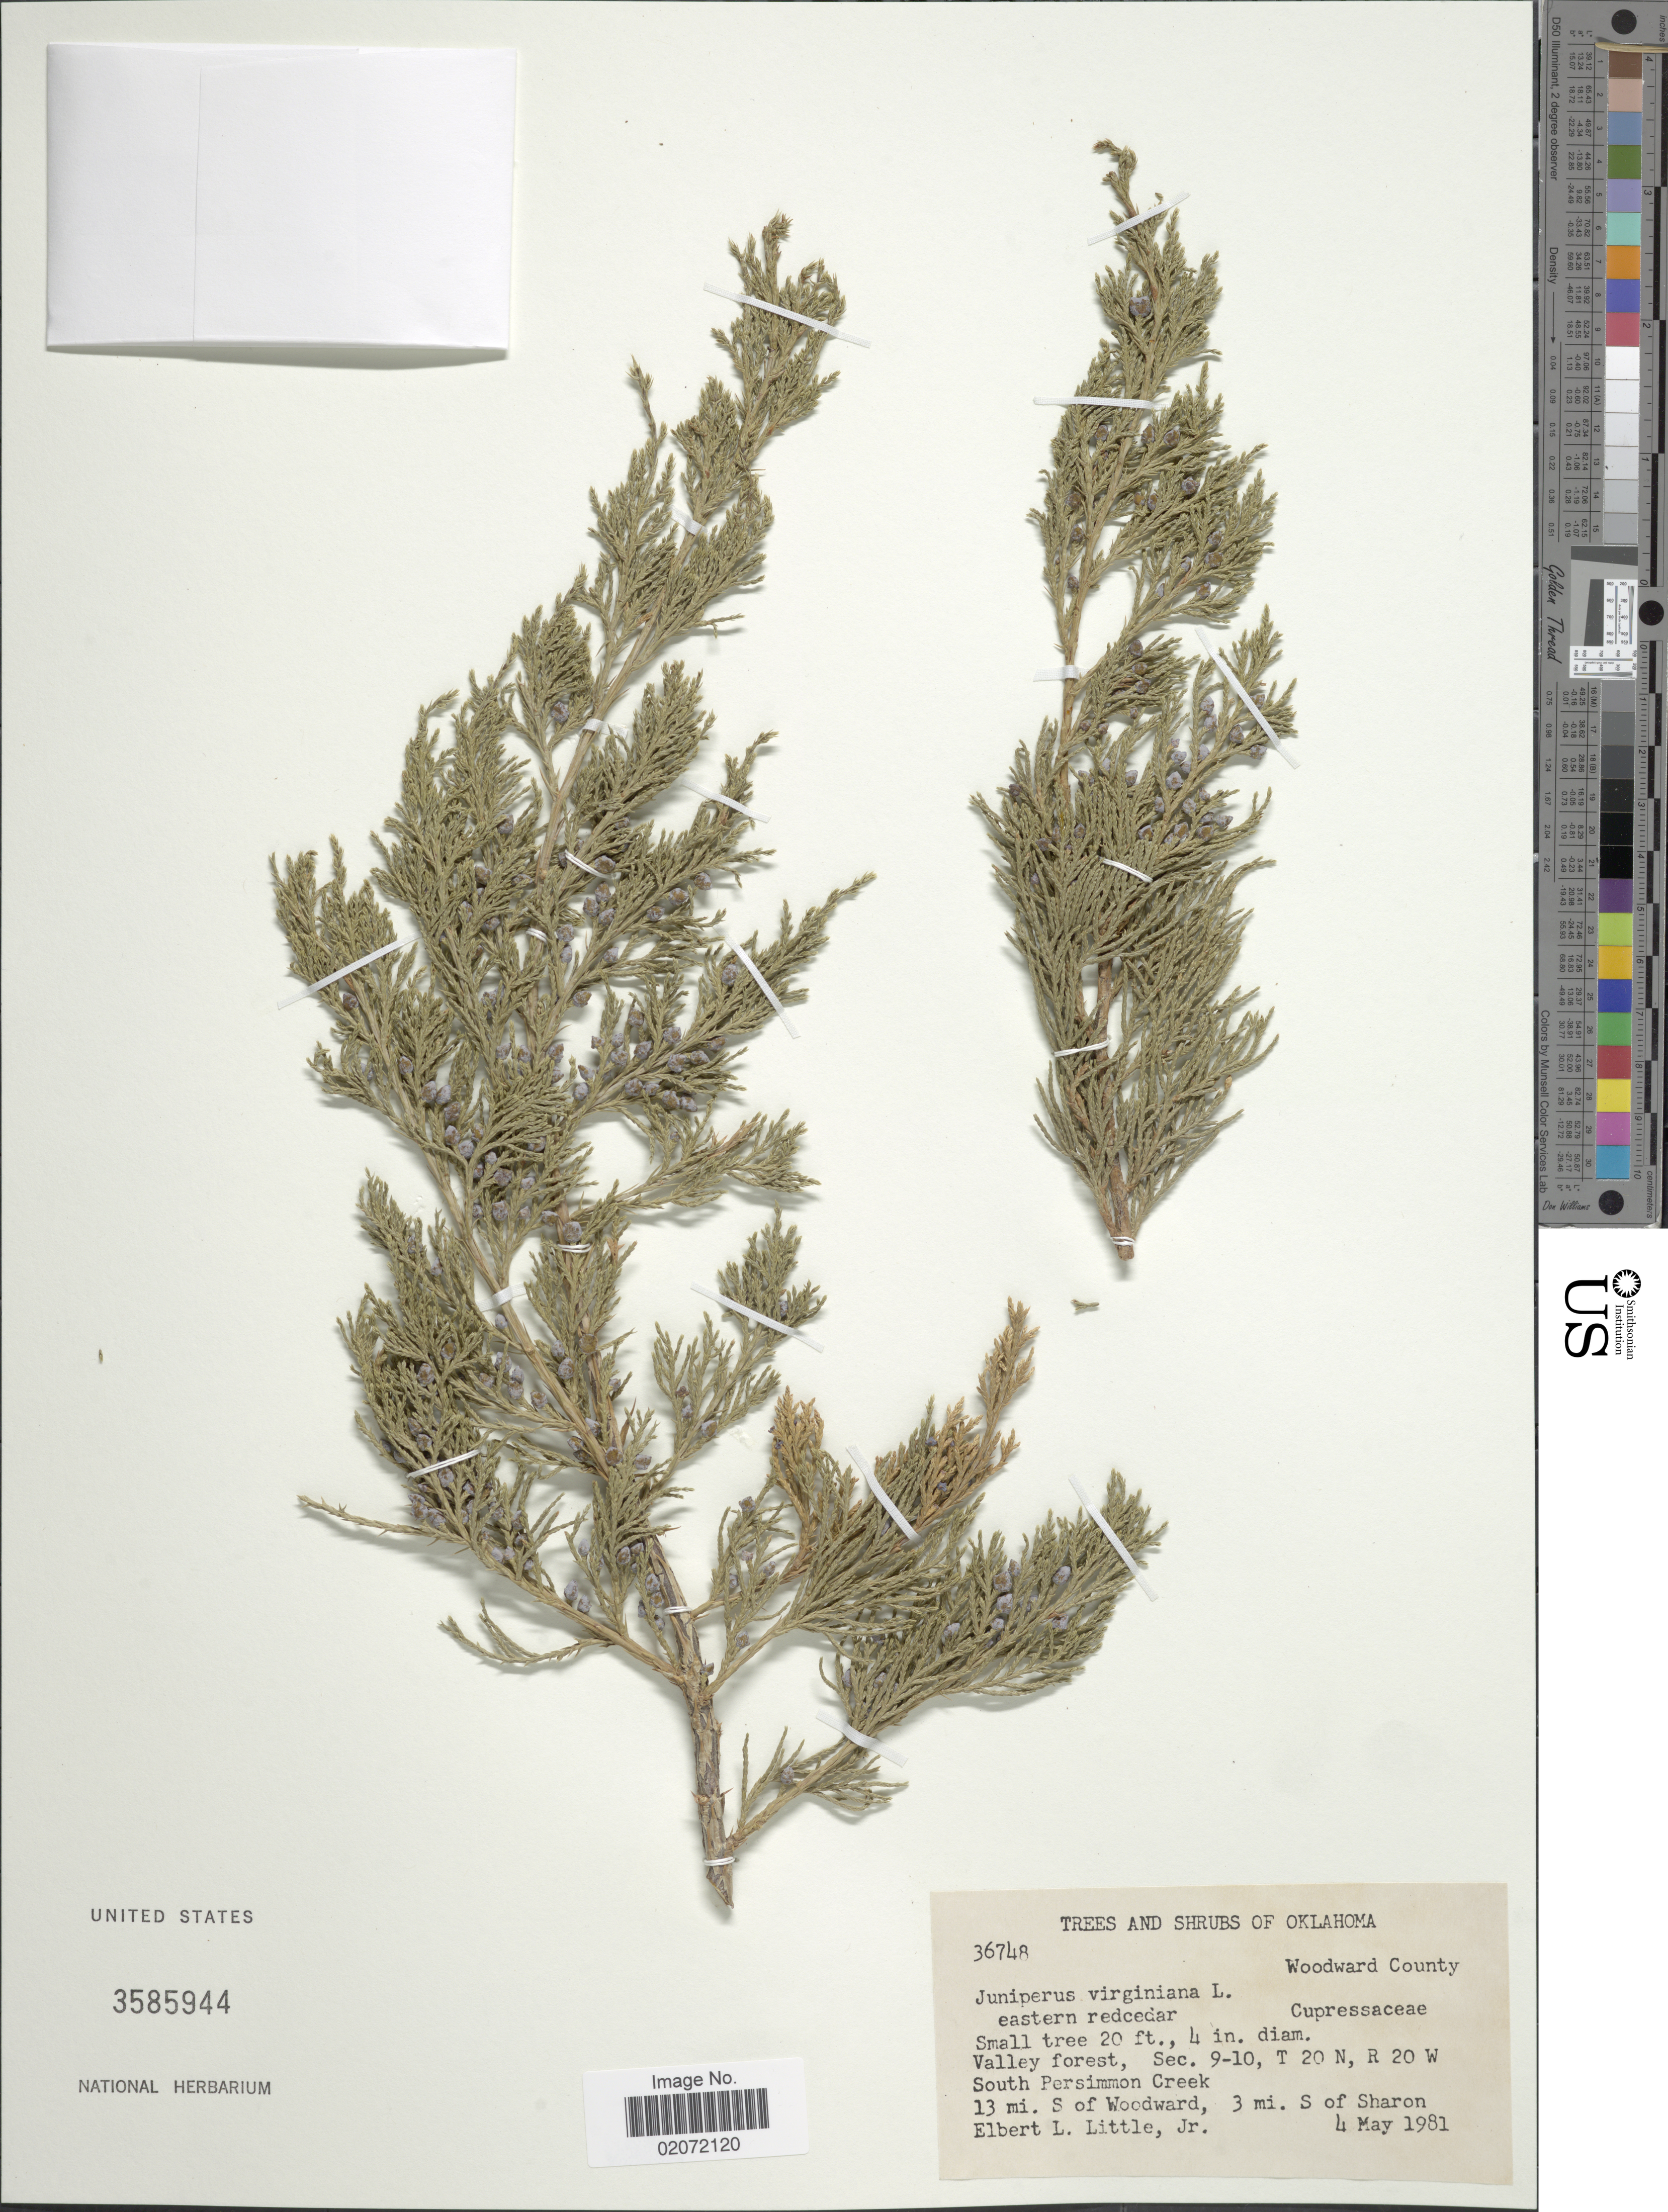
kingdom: Plantae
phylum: Tracheophyta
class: Pinopsida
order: Pinales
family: Cupressaceae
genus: Juniperus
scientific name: Juniperus virginiana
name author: L.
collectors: E. L. Little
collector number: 36748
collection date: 1981-05-04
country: United States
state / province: Oklahoma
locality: Oklahoma, Valley forest, Sec 9-10, T 20 N, R 20 W South Persimmon Creek. 13 mi S. of Woodward, 3 mi S of Sharon.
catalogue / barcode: US 3585944